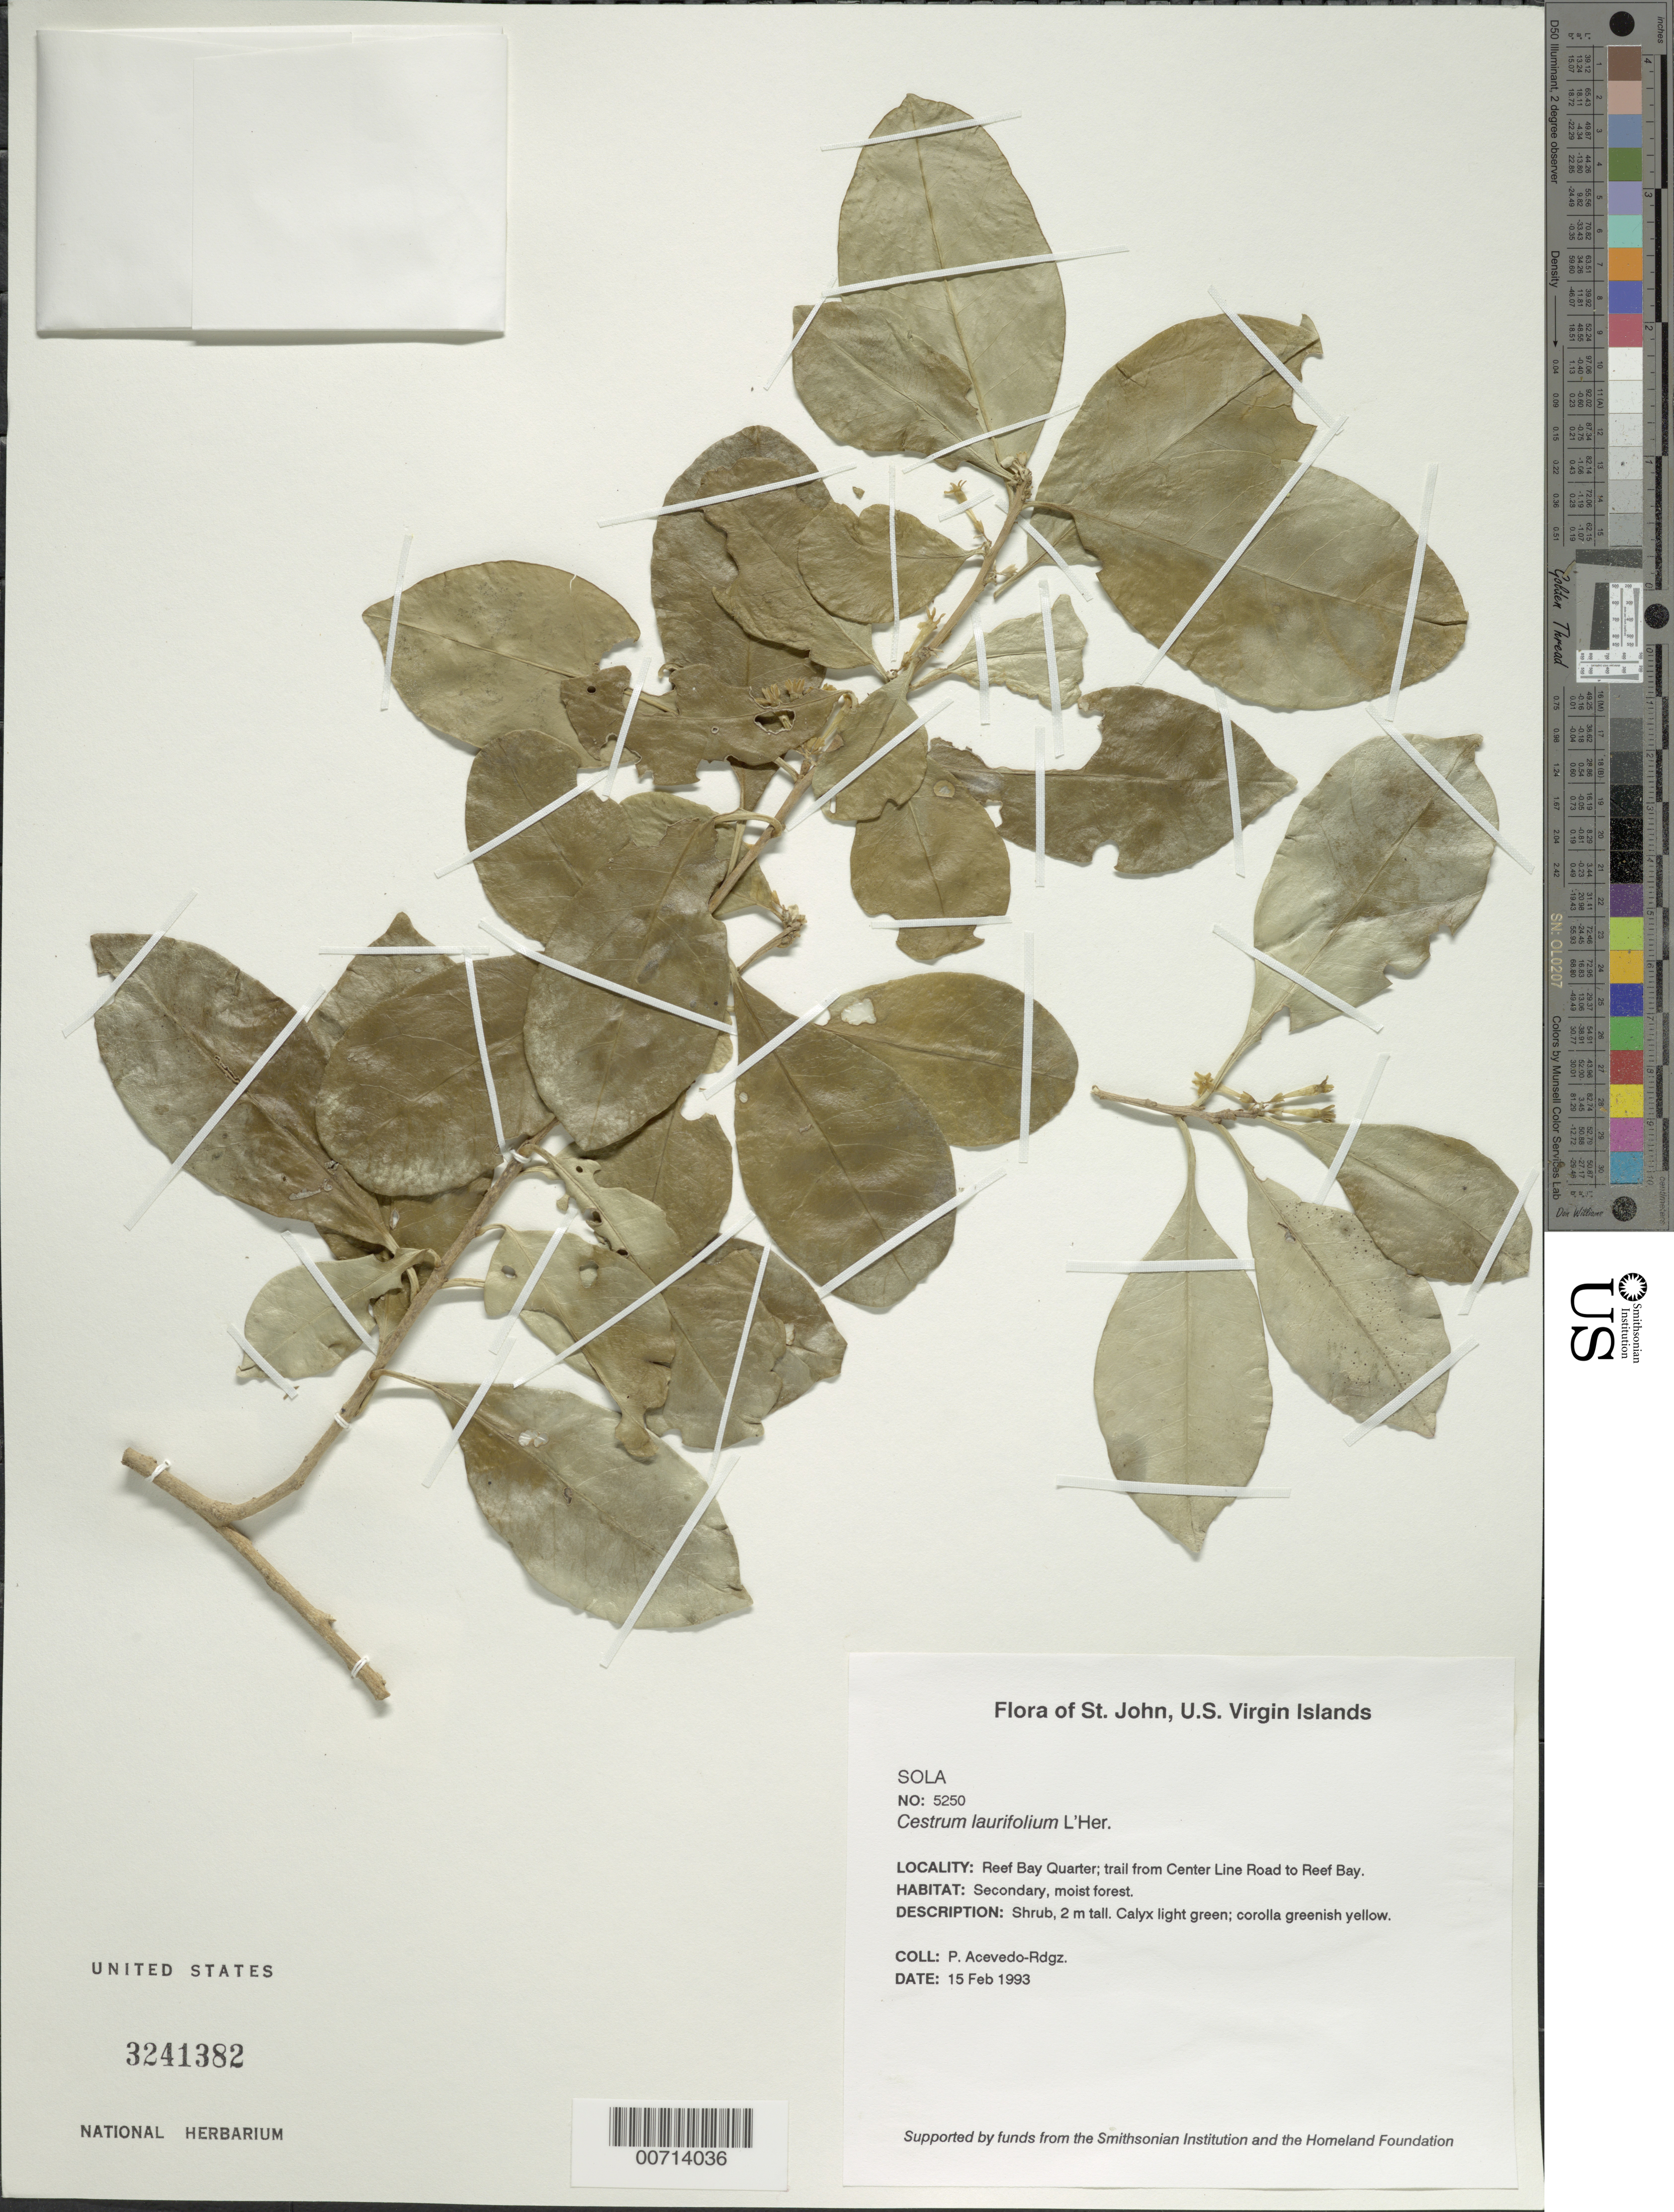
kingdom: Plantae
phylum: Tracheophyta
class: Magnoliopsida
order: Solanales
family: Solanaceae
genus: Cestrum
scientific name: Cestrum laurifolium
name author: L'Hér.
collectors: P. Acevedo-Rodr.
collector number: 5250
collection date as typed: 15 Feb 1993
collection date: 1993-02-15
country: U.S. Virgin Islands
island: St. John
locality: Reef Bay Quarter; trail from Center Line Road to Reef Bay.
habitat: Secondary, moist forest.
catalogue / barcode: US 3241382